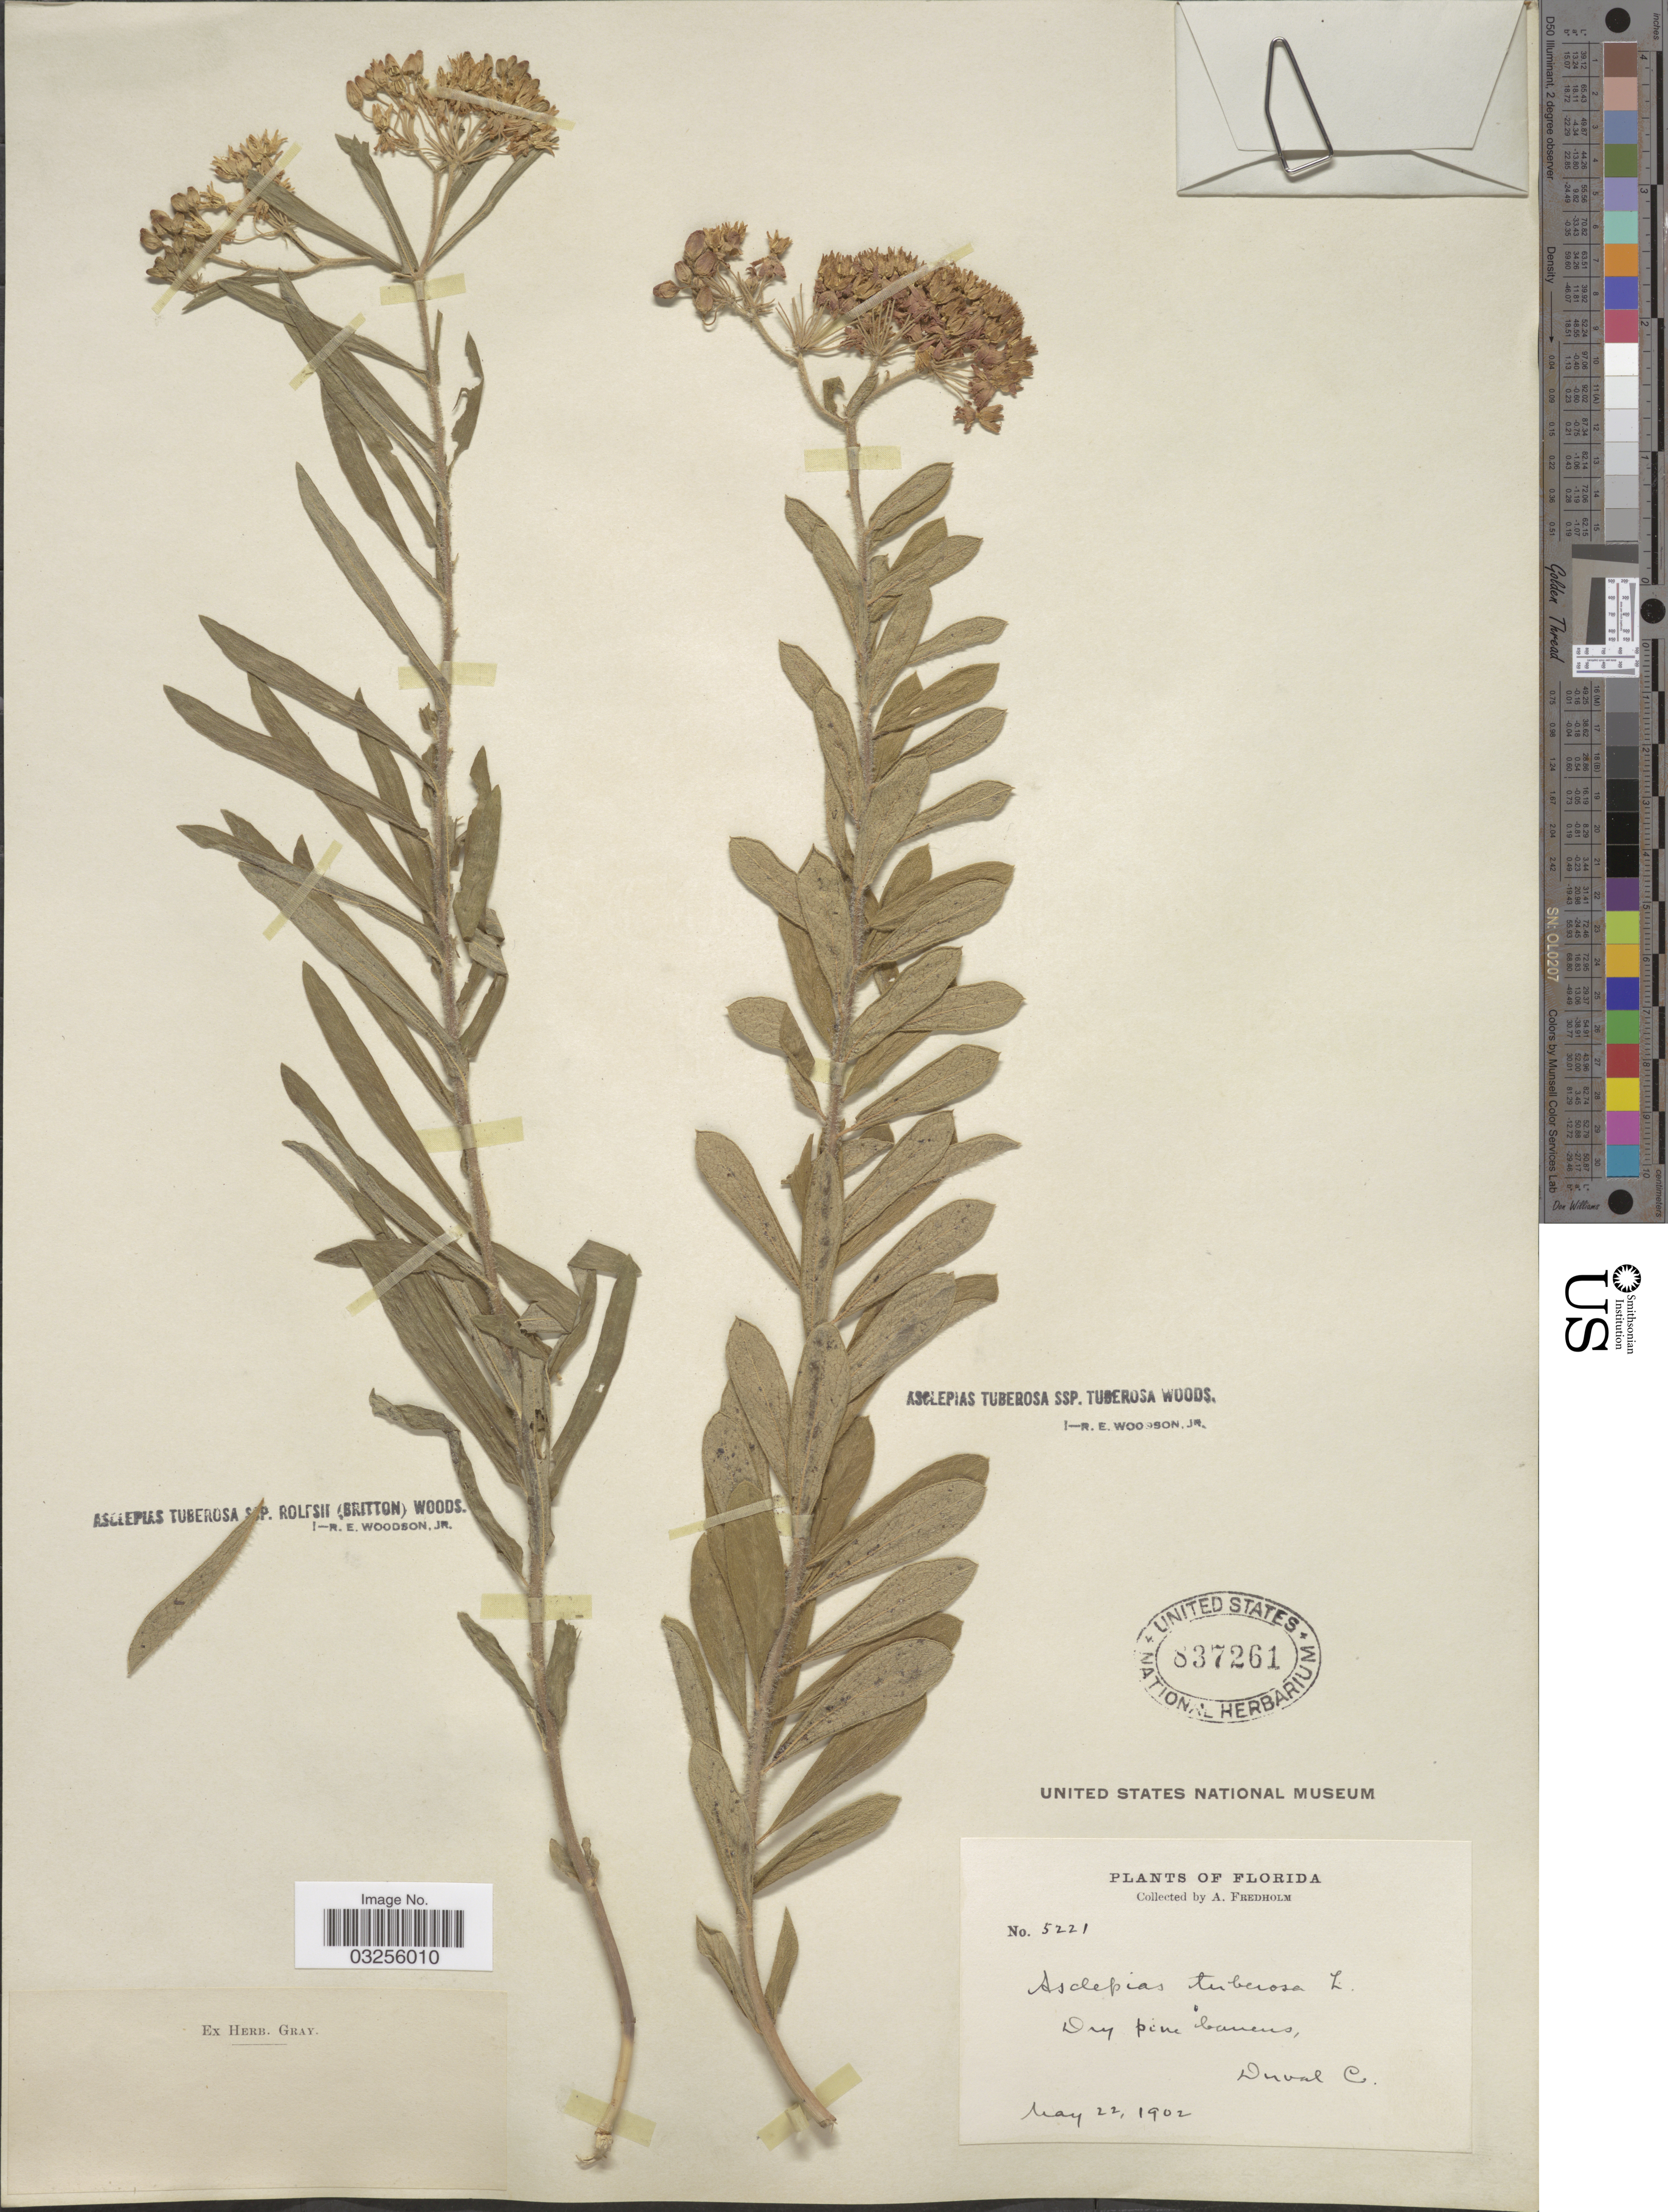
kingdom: Plantae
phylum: Tracheophyta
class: Magnoliopsida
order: Gentianales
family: Apocynaceae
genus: Asclepias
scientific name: Asclepias tuberosa var. rolfsii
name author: ( ex Vail) Shinners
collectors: A. Fredholm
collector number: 5221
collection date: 1902-05-22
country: United States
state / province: Florida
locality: Duval Co.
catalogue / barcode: US 837261